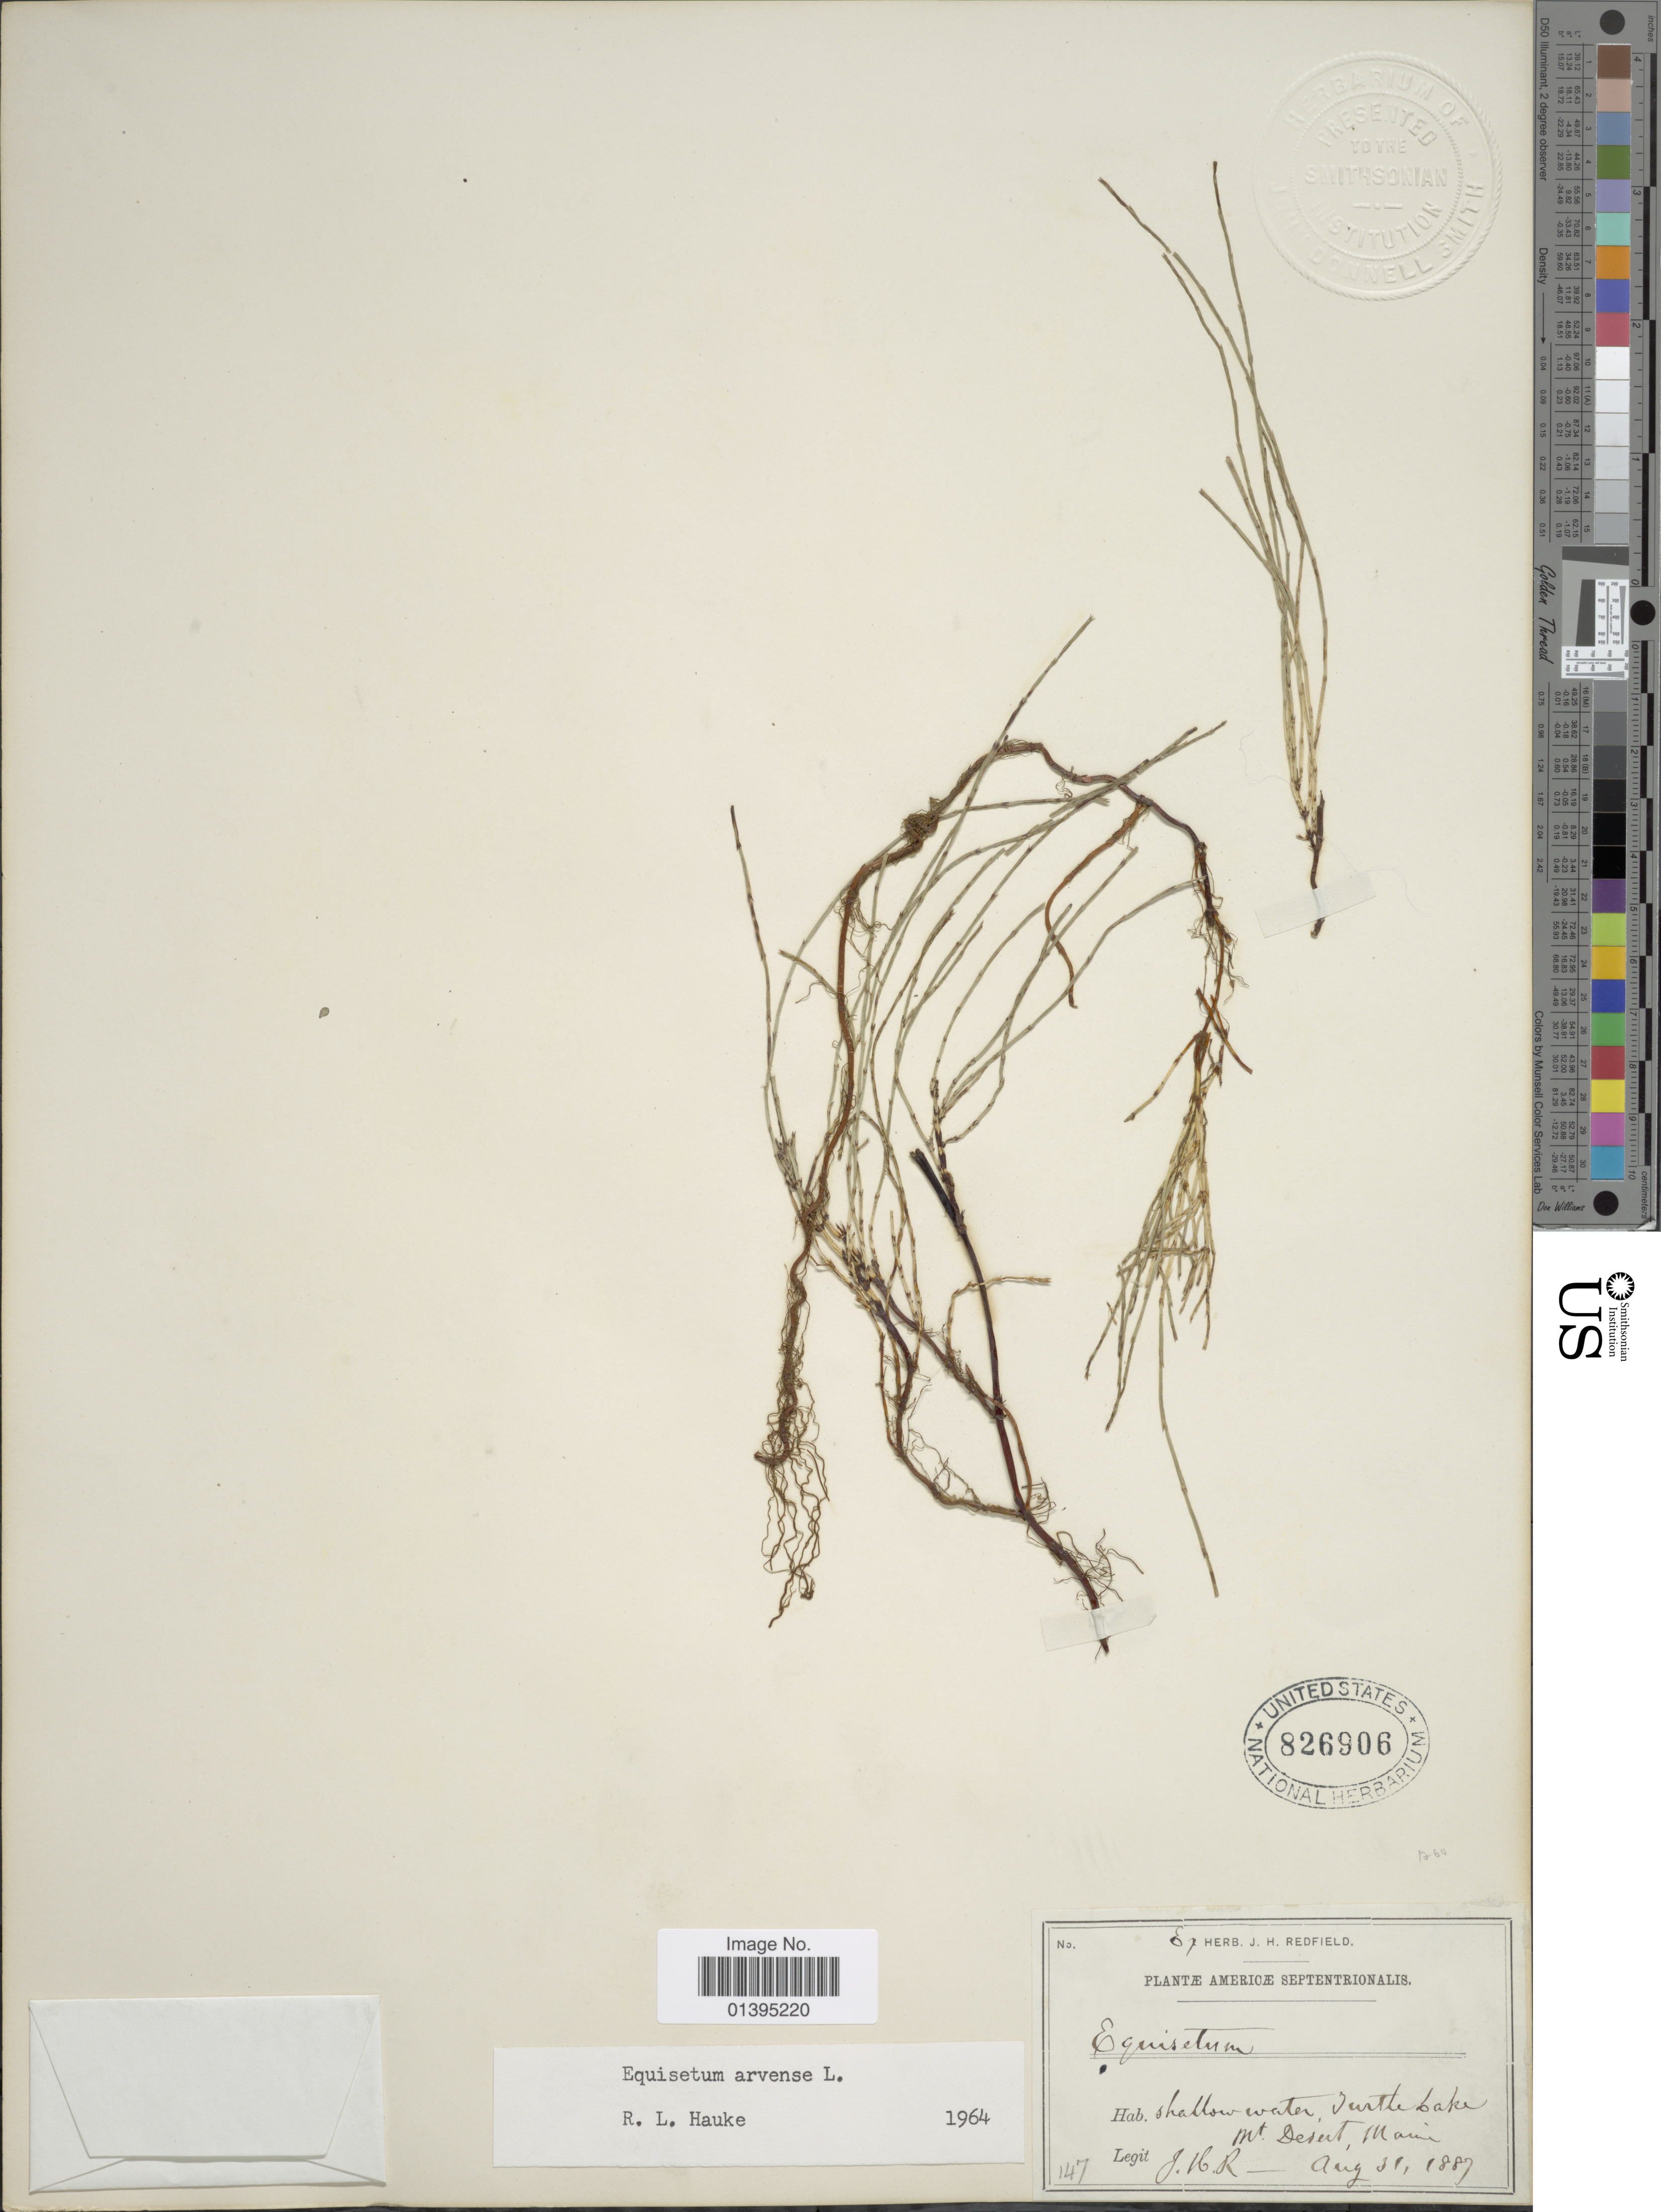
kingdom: Plantae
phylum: Tracheophyta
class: Polypodiopsida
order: Equisetales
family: Equisetaceae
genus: Equisetum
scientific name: Equisetum arvense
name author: L.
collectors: J. Redfield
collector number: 147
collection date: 1887-08-31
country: United States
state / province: Maine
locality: Turtle Lake, Mt. Desert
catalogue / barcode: US 826906